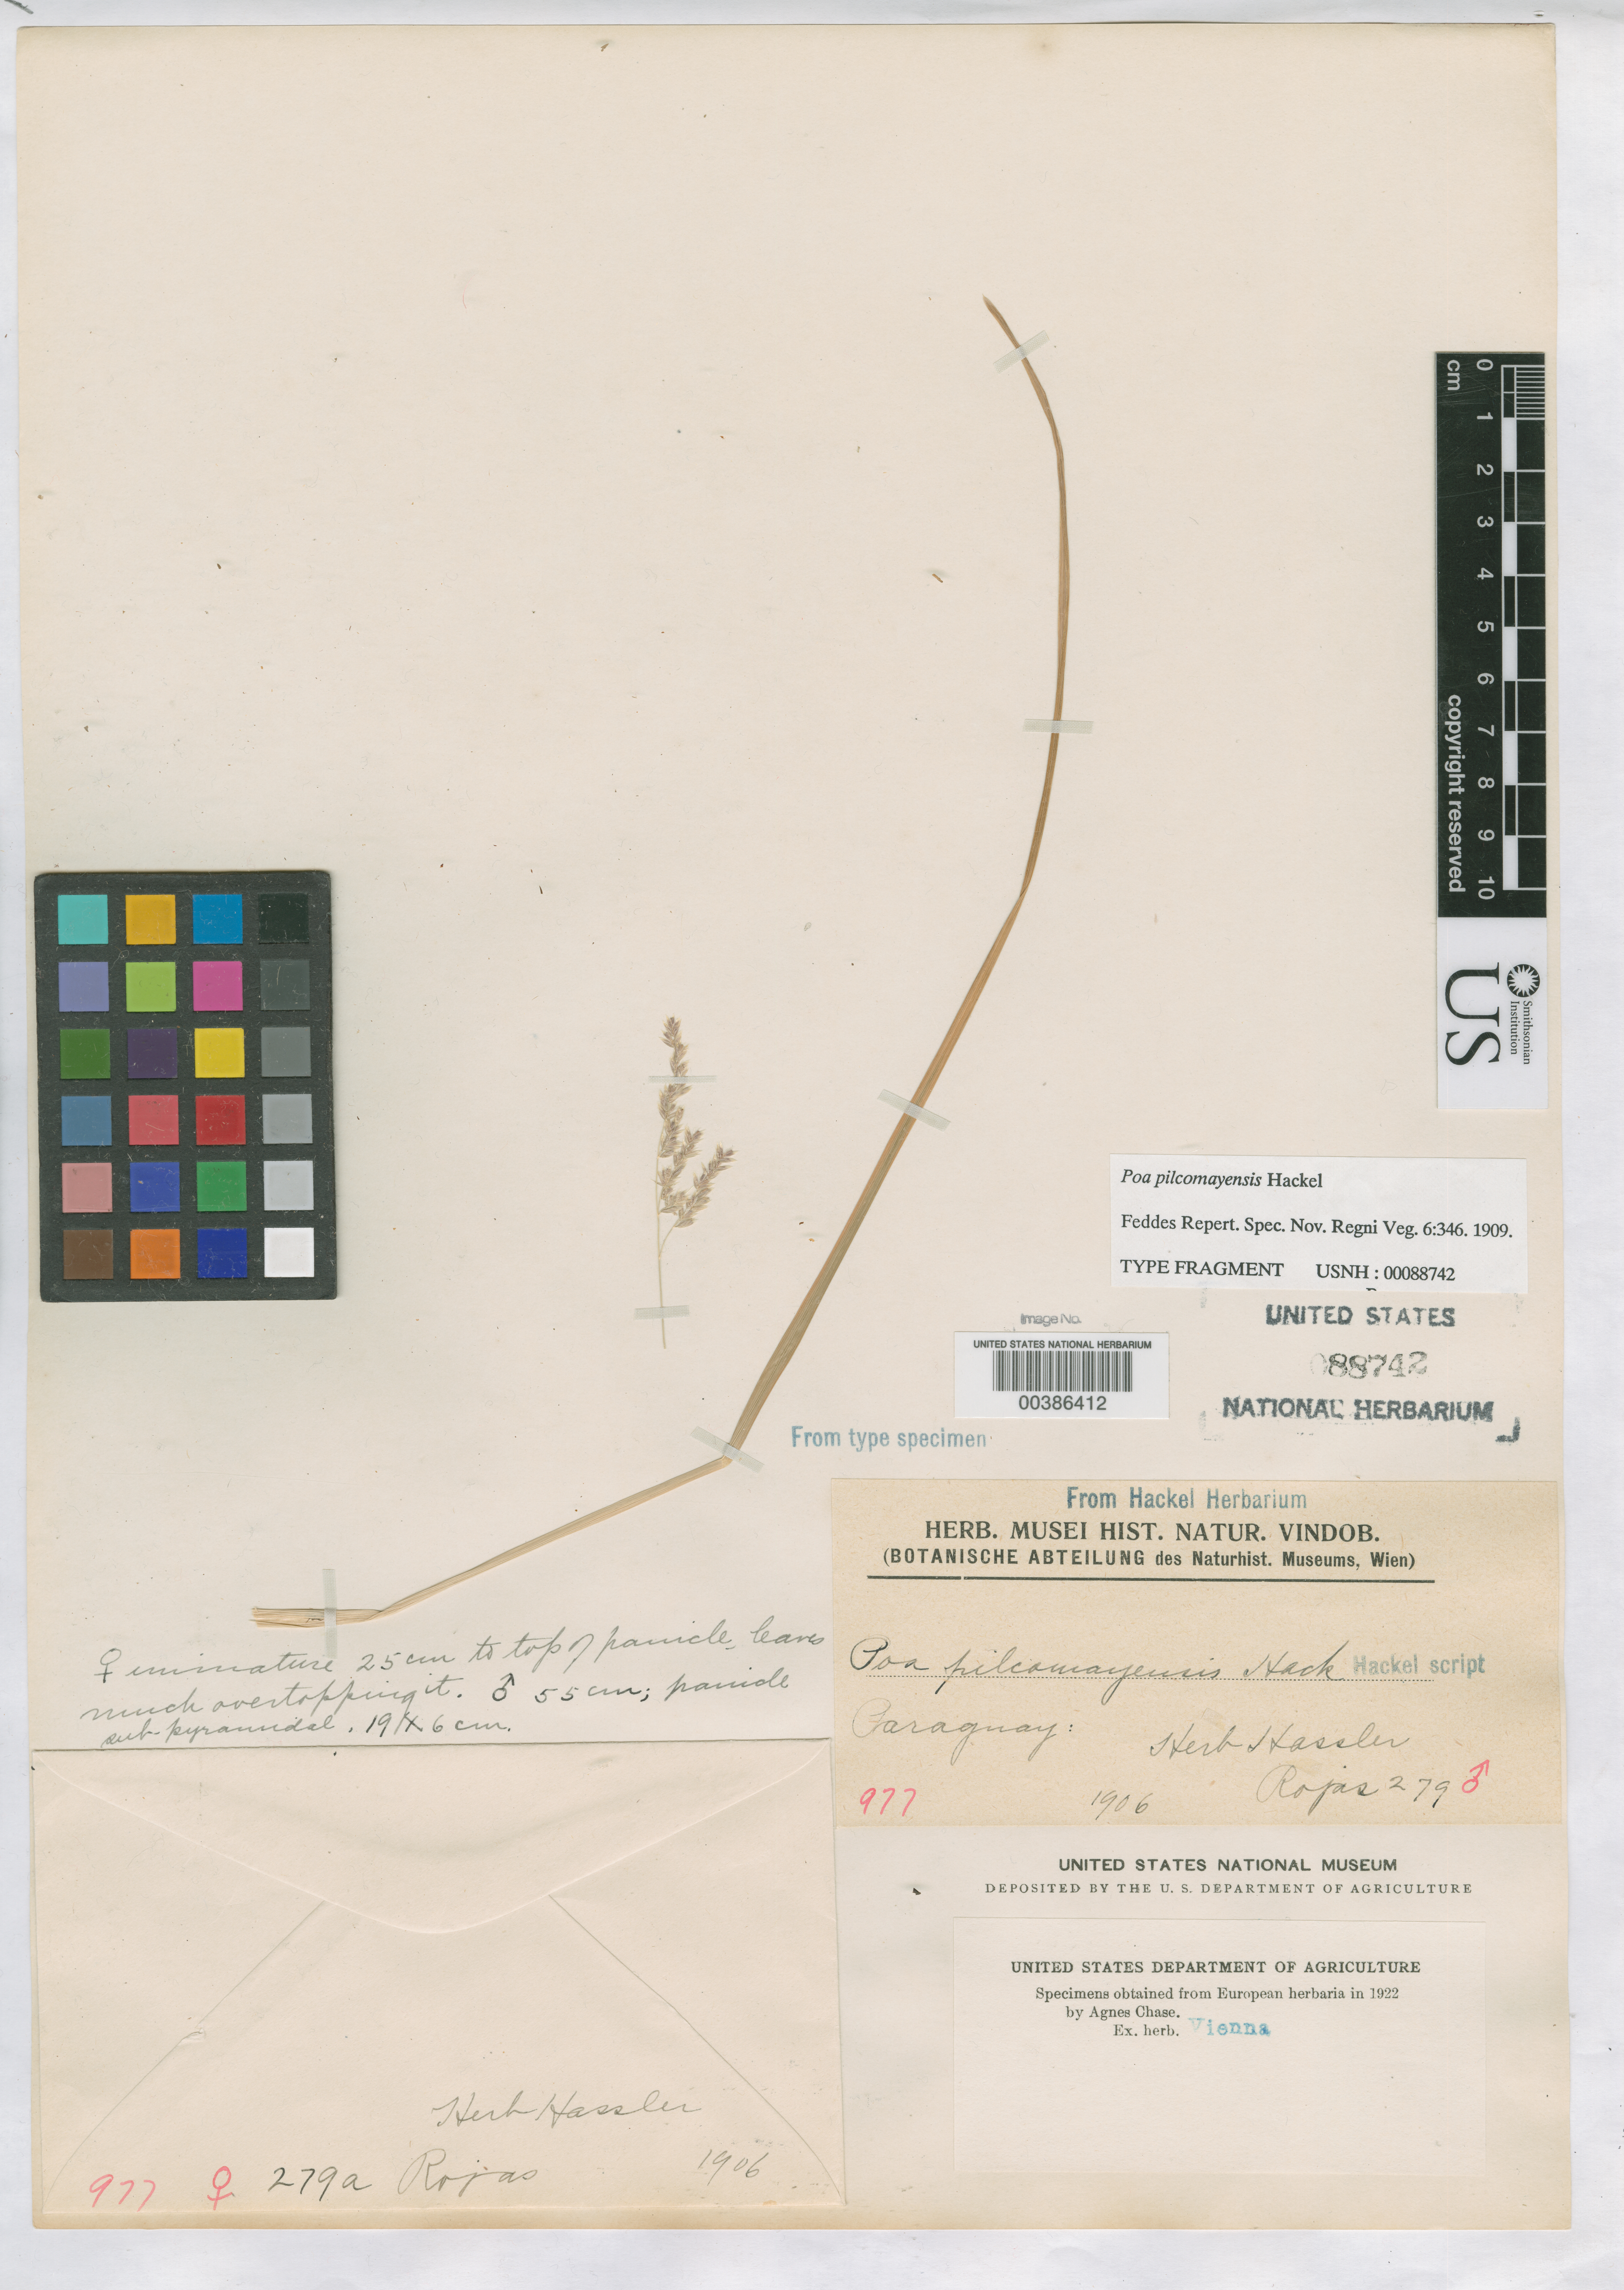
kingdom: Plantae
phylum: Tracheophyta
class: Liliopsida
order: Poales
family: Poaceae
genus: Poa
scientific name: Poa pilcomayensis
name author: Hack.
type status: Isotype Fragment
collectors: T. Rojas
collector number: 279 a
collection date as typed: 1906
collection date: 1906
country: Paraguay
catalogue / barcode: US 88742